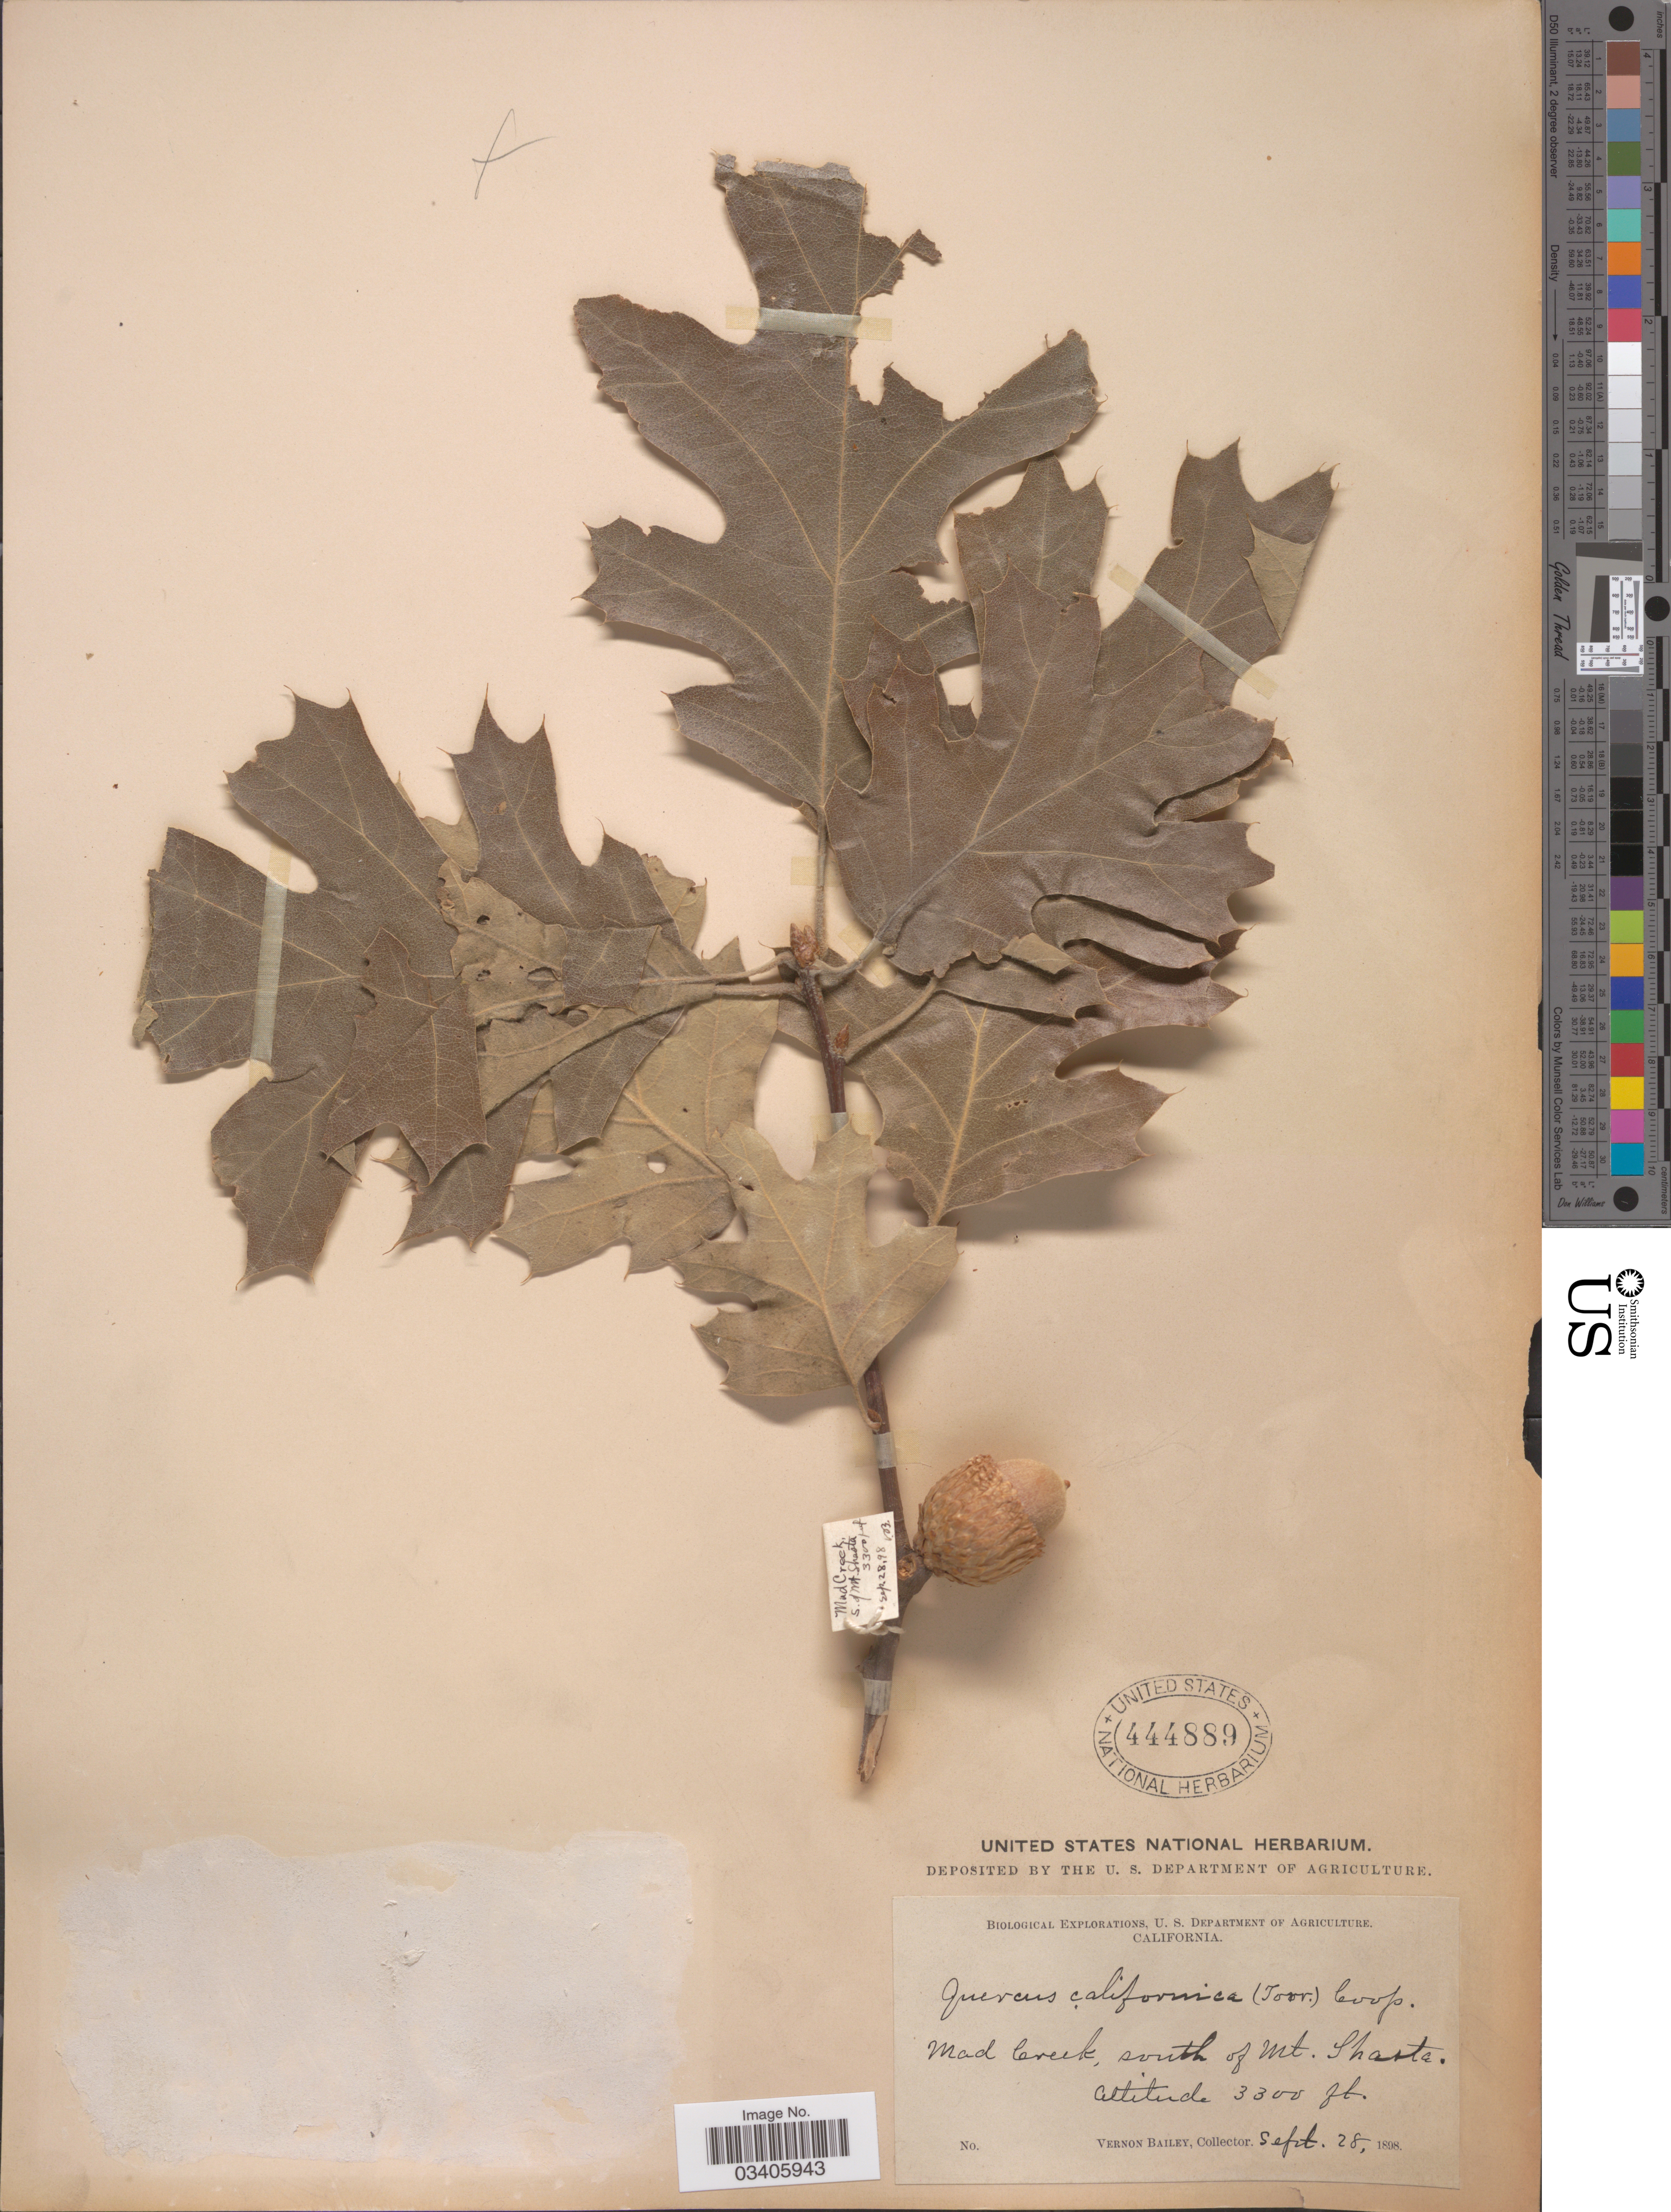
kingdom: Plantae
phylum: Tracheophyta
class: Magnoliopsida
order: Fagales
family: Fagaceae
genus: Quercus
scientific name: Quercus kelloggii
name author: Newb.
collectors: V. O. Bailey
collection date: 1898-09-28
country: United States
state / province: California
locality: Mad Creek, south of Mt. Shasta.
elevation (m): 1006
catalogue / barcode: US 444889